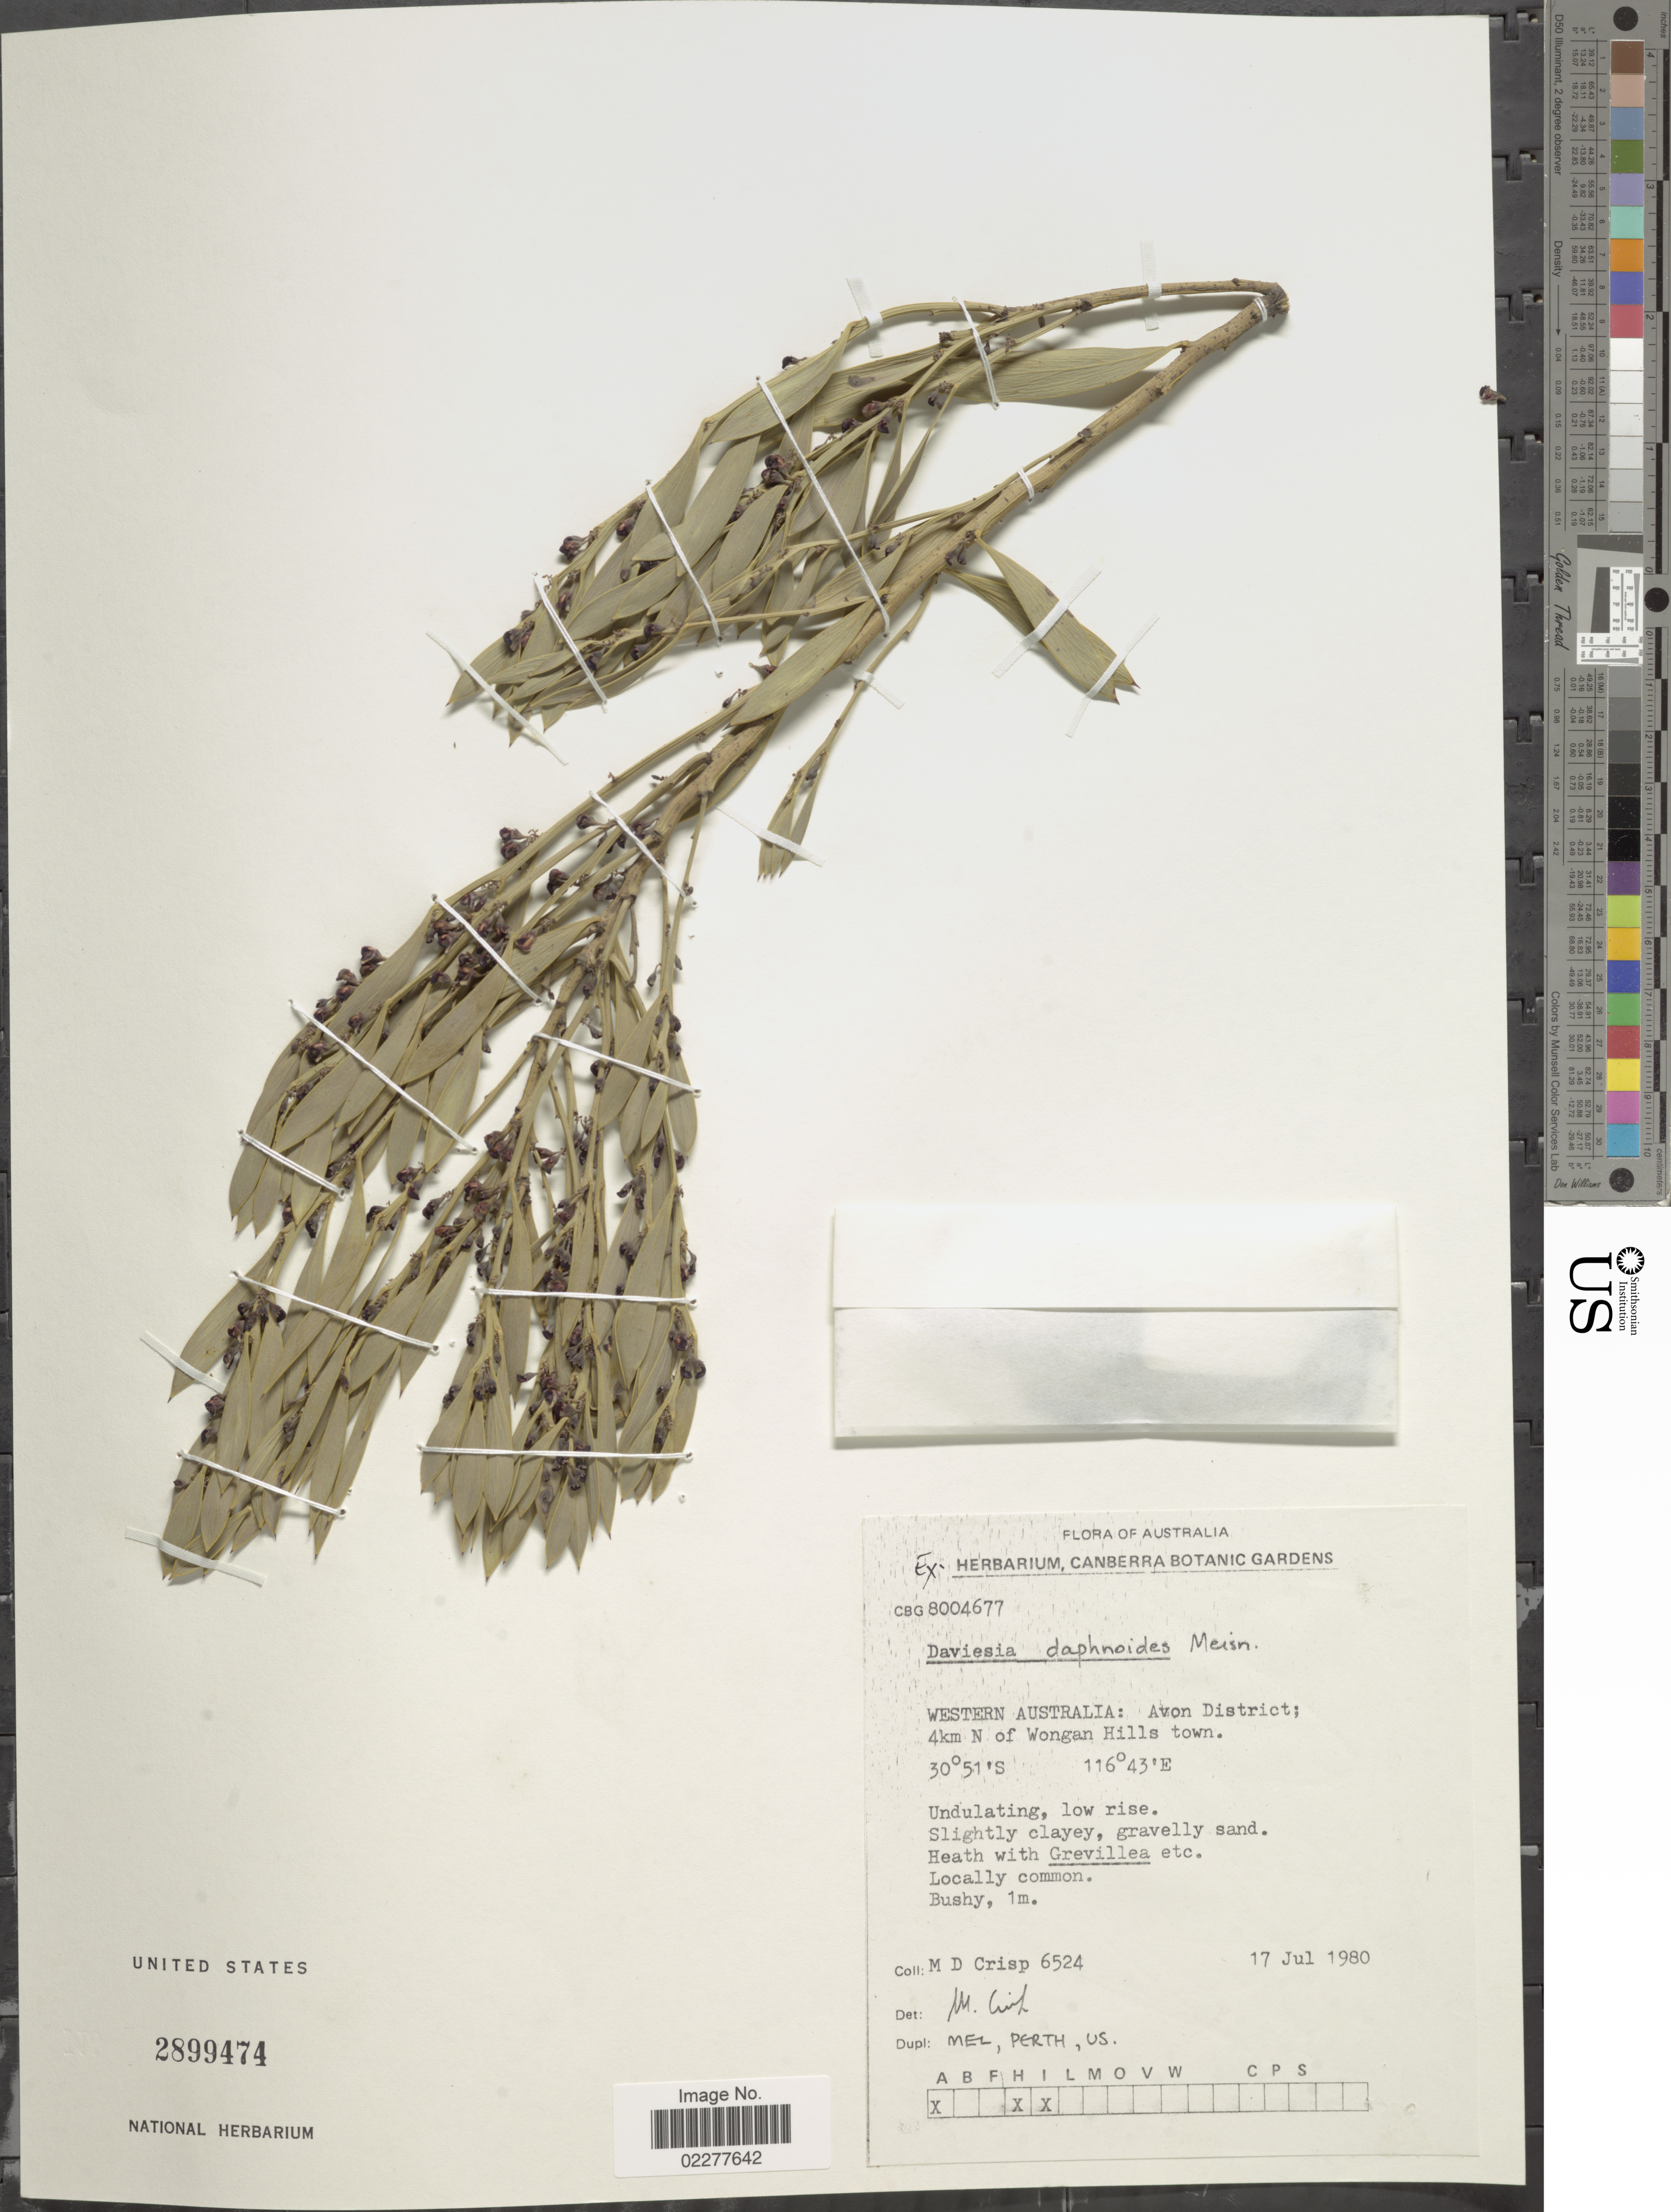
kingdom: Plantae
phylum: Tracheophyta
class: Magnoliopsida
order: Fabales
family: Fabaceae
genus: Daviesia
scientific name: Daviesia daphnoides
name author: Meisn.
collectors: M. Crisp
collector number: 6524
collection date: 1980-07-17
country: Australia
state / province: Western Australia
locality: Avon Districtt; 4 km N of Wongan Hills town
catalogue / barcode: US 2899474